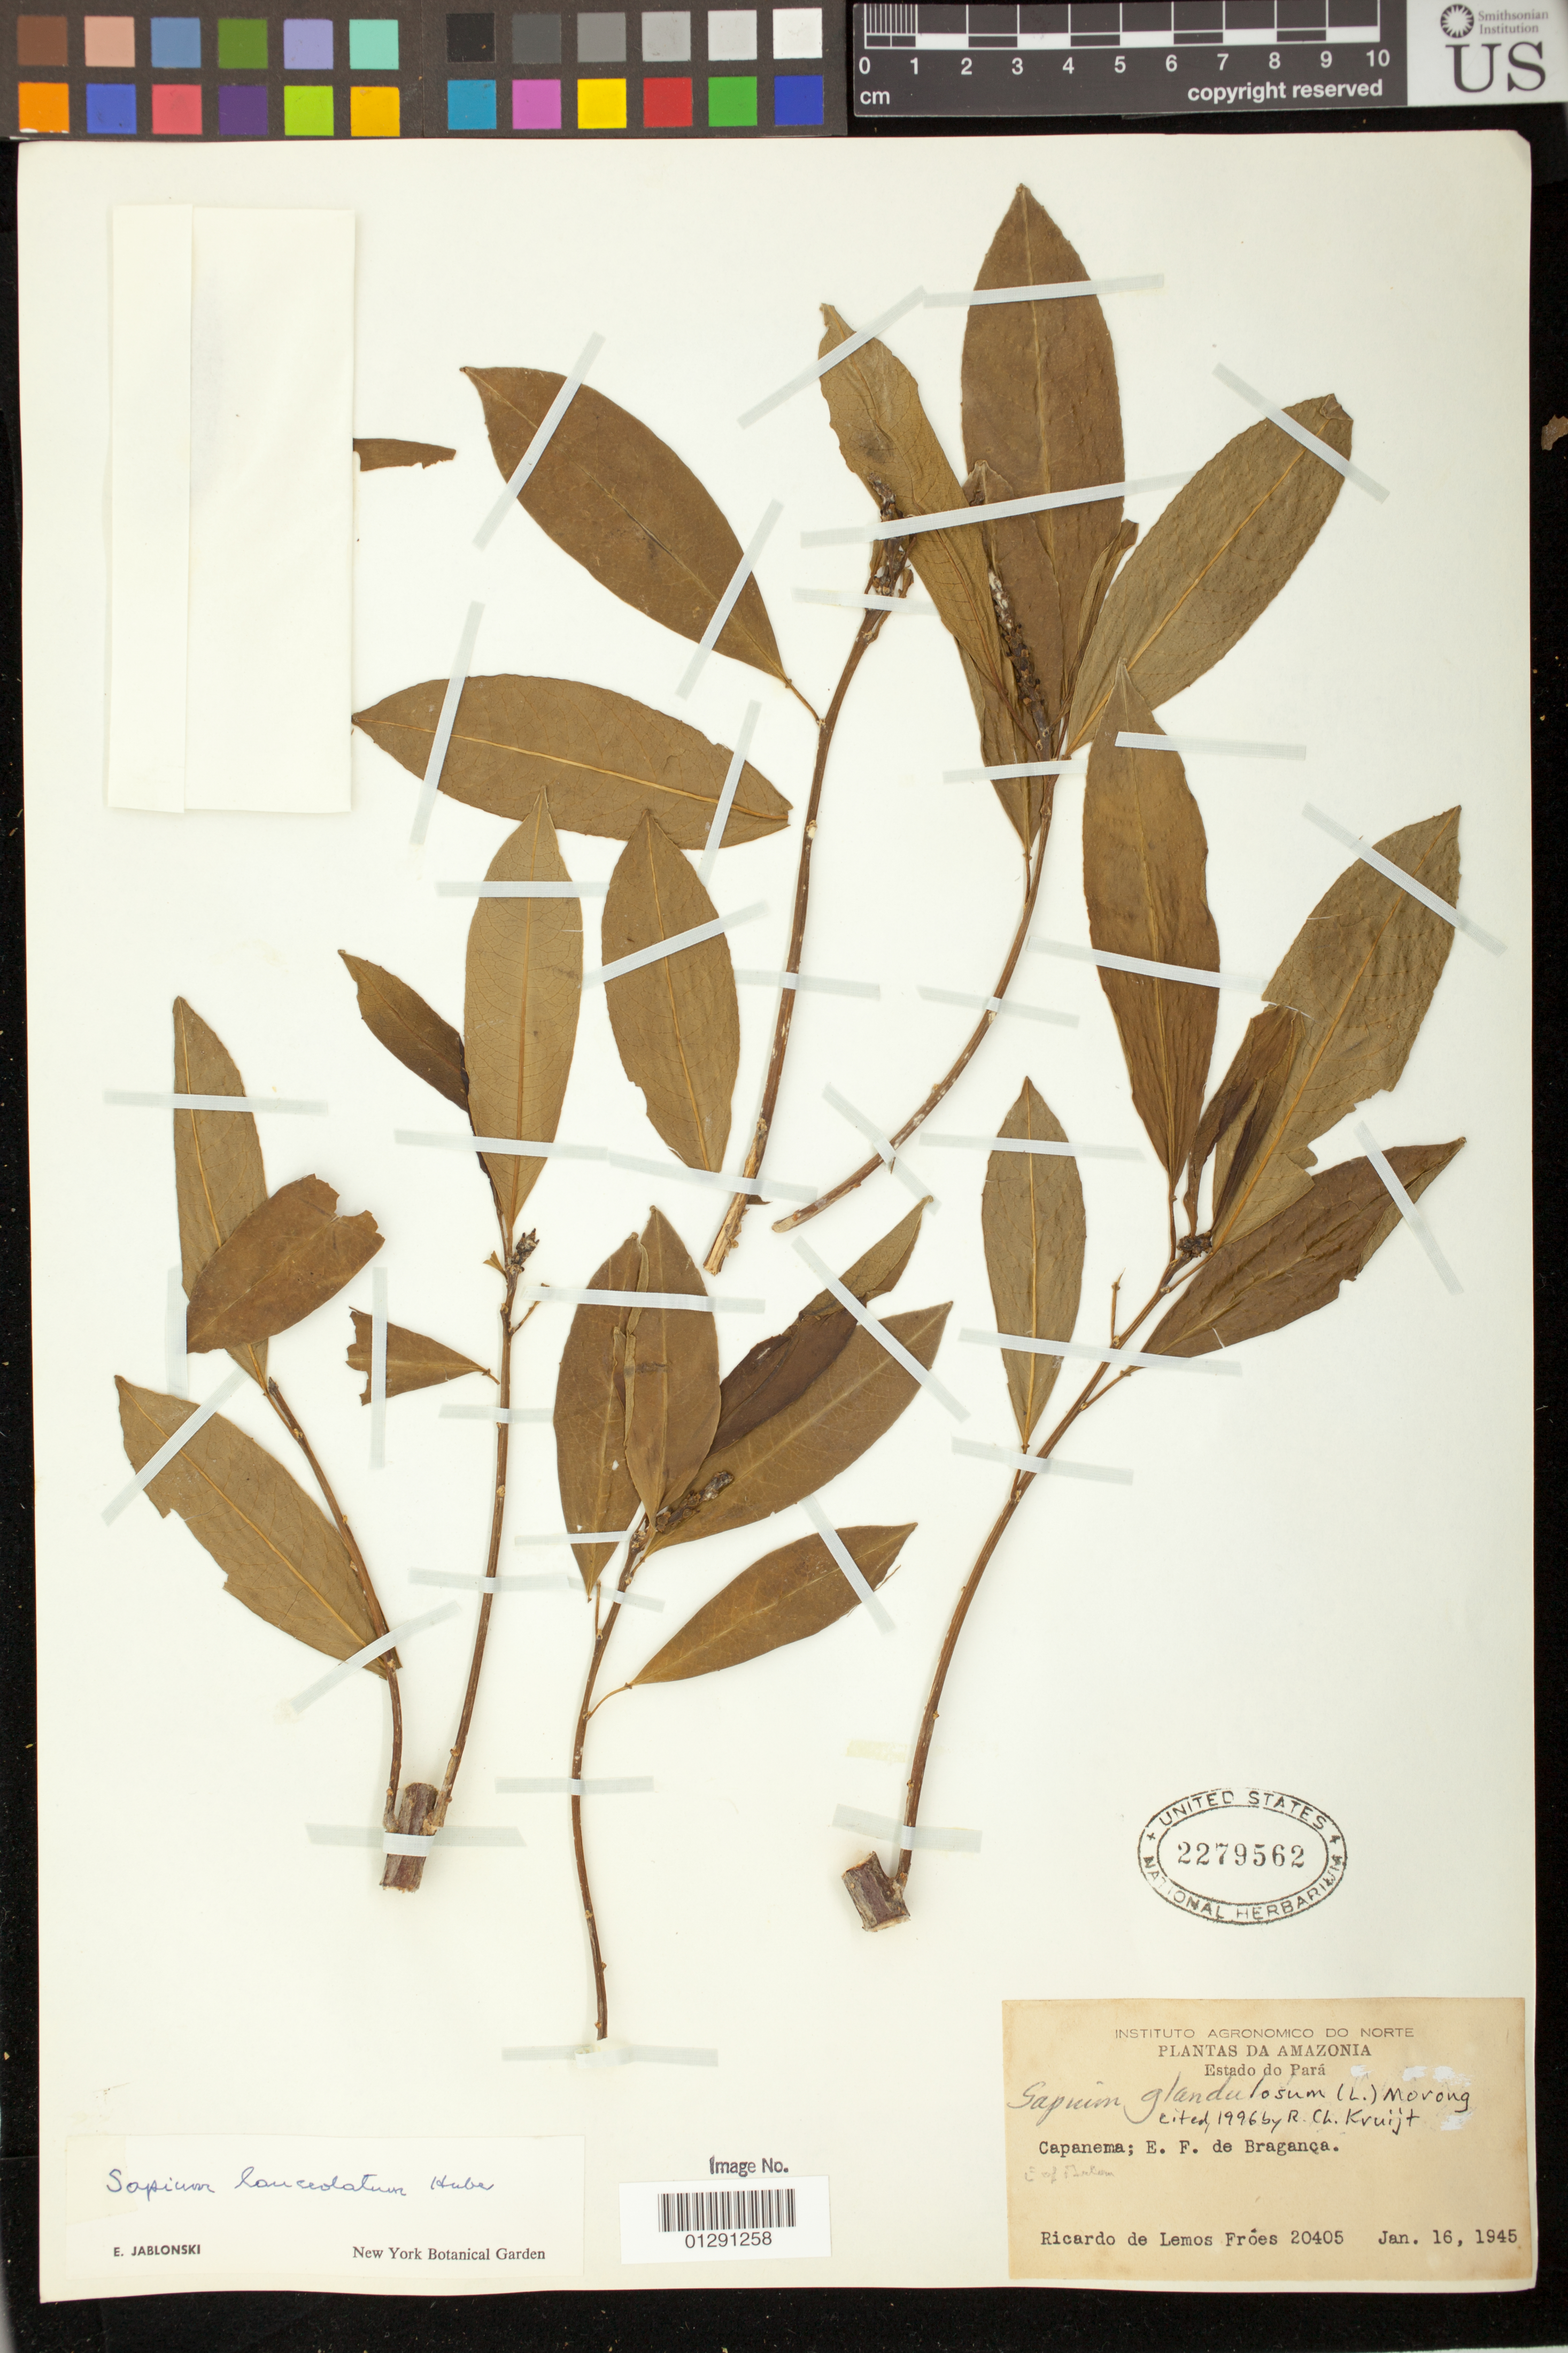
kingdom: Plantae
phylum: Tracheophyta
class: Magnoliopsida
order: Malpighiales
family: Euphorbiaceae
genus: Sapium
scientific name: Sapium glandulatum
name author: (Vell.) Pax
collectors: R. L. Fróes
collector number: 20405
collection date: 1945-01-16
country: Brazil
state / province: Para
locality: Capanema; E.F de Braganca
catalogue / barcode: US 2279562